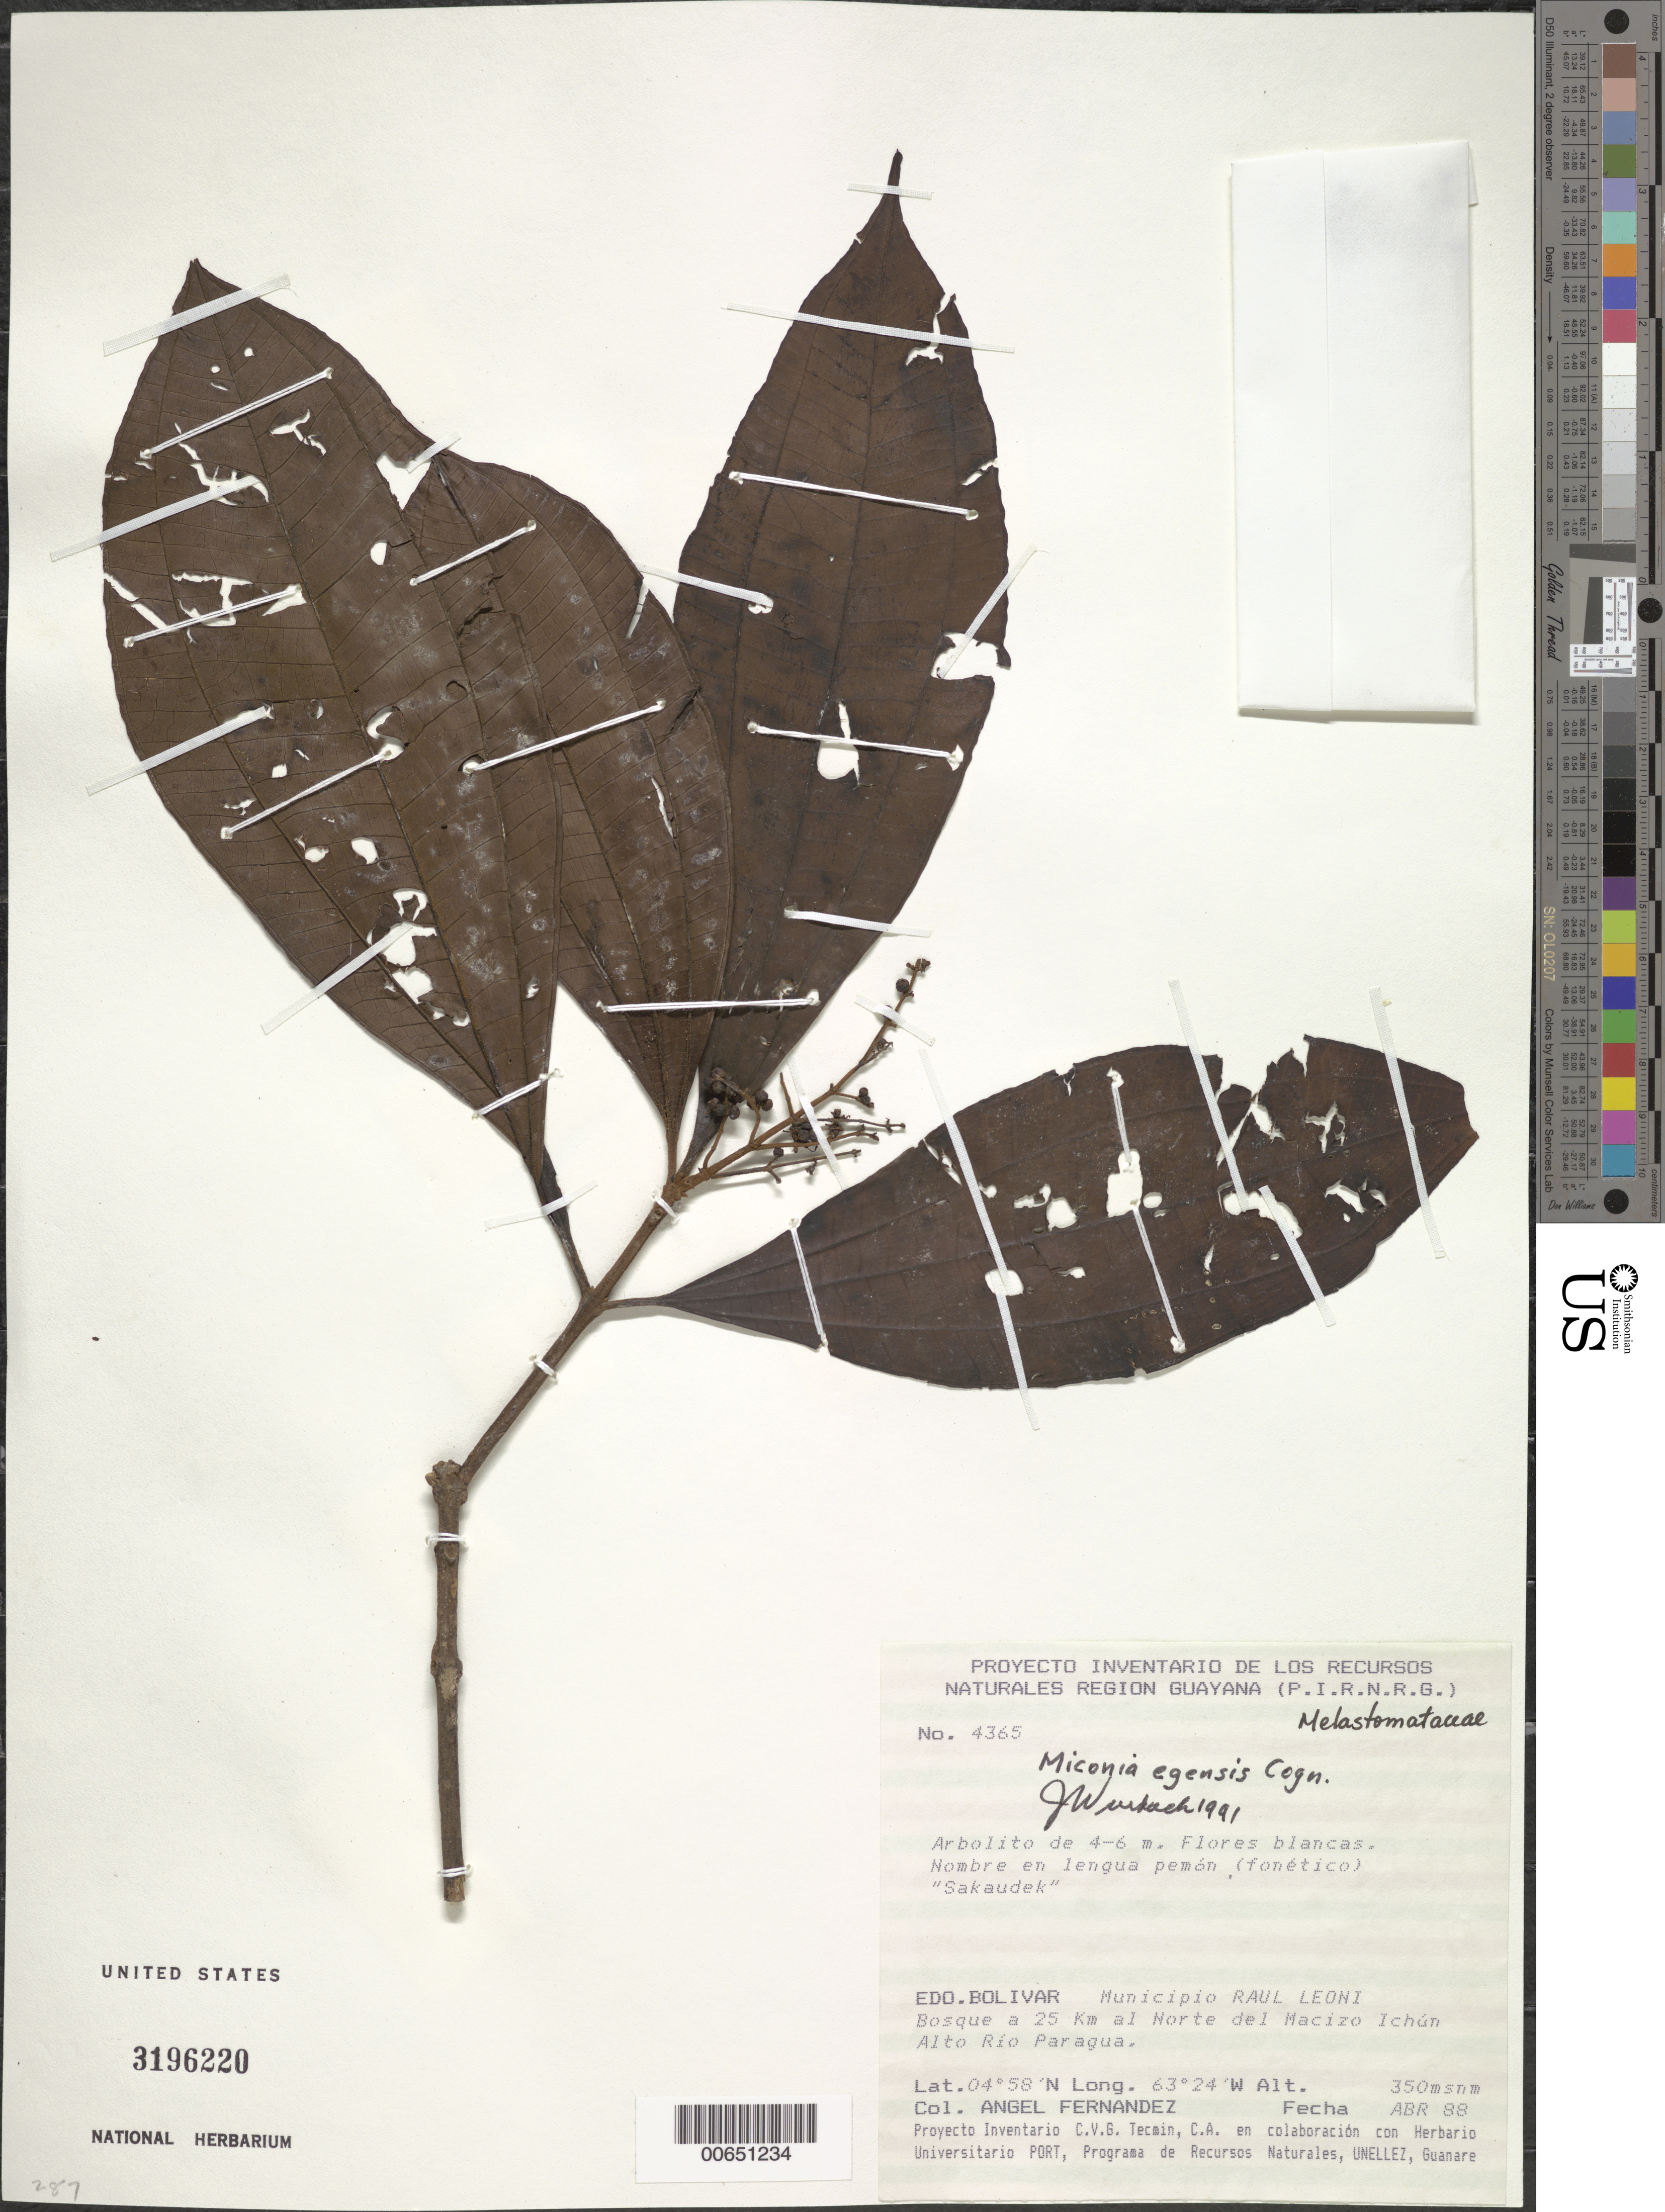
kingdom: Plantae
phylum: Tracheophyta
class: Magnoliopsida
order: Myrtales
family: Melastomataceae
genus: Miconia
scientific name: Miconia egensis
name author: Cogn.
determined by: Wurdack, John J., (US), US (UNITED STATES)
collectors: A. Fernández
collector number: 4365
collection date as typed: Apr-88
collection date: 1988-04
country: Venezuela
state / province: Bolívar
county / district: Angostura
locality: Mun. Raúl Leoni [=Angostura], 25 km N del Macizo Ichún, alto Río Paragua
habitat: Forest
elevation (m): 350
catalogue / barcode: US 3196220